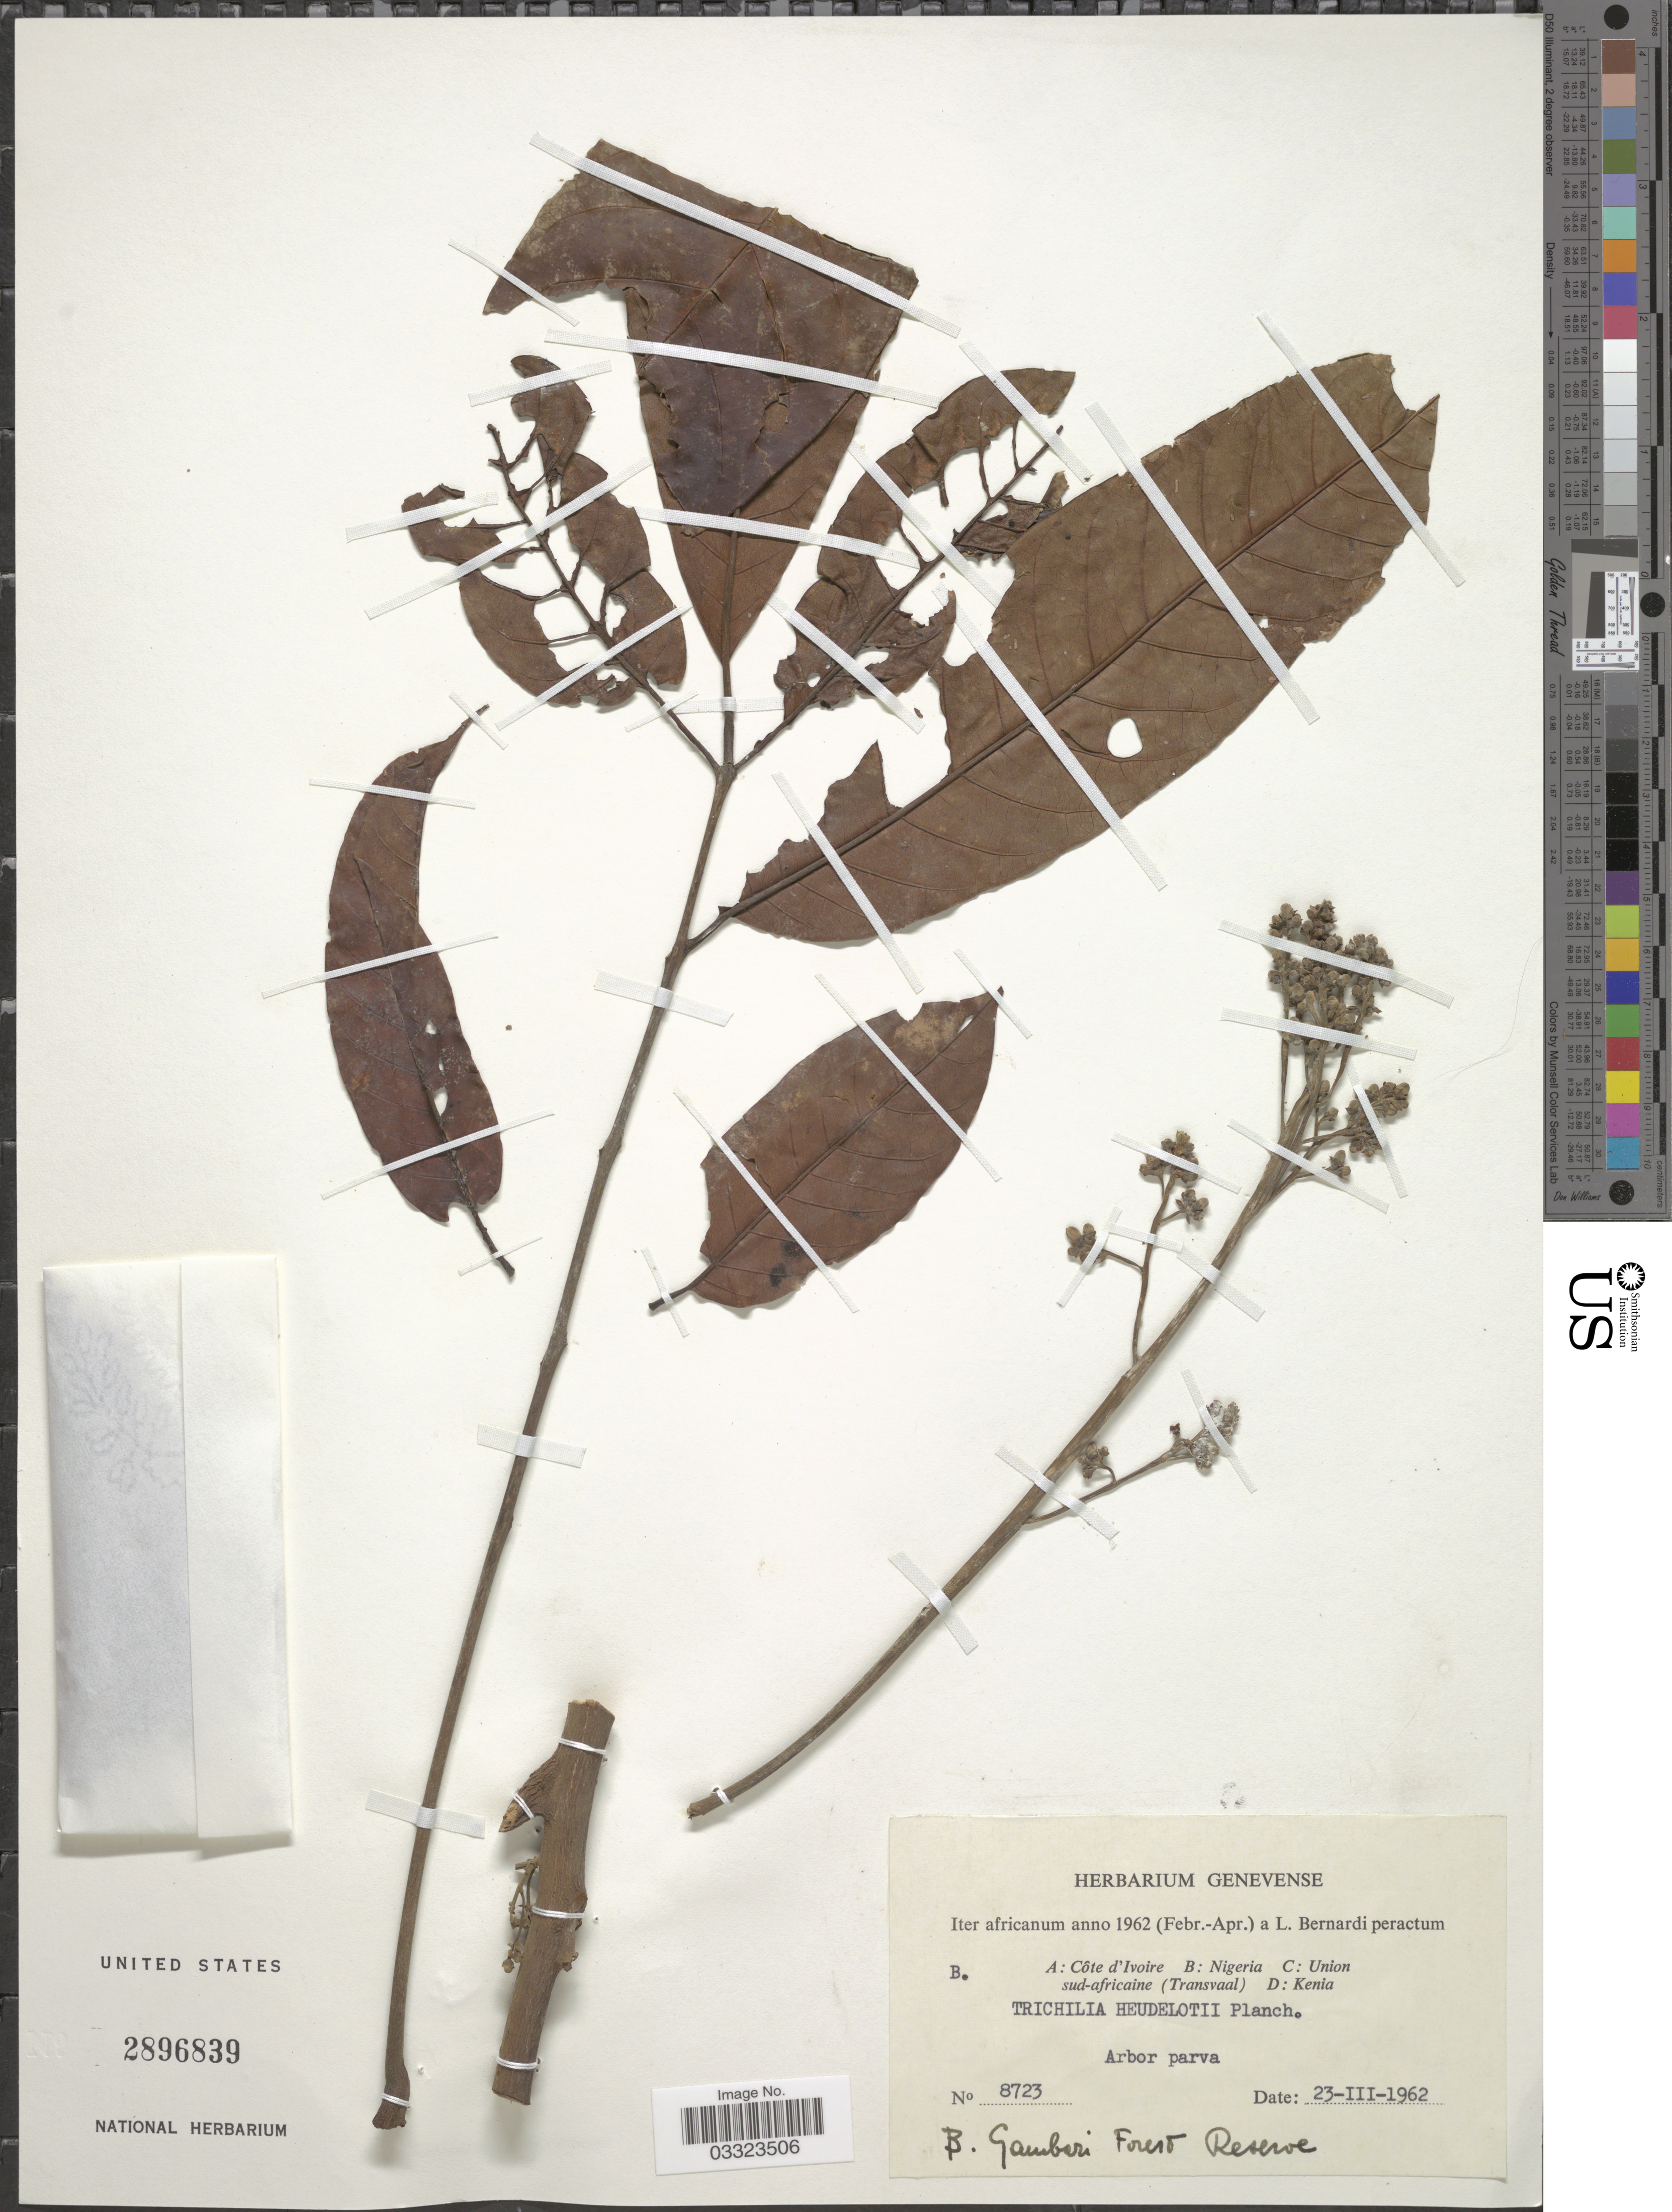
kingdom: Plantae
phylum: Tracheophyta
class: Magnoliopsida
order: Sapindales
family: Meliaceae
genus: Trichilia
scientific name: Trichilia heudelotii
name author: Planch. ex Oliv.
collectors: L. Bernardi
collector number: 8723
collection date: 1962-03-23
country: Nigeria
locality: Gambari Forest Reserve.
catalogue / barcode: US 2896839